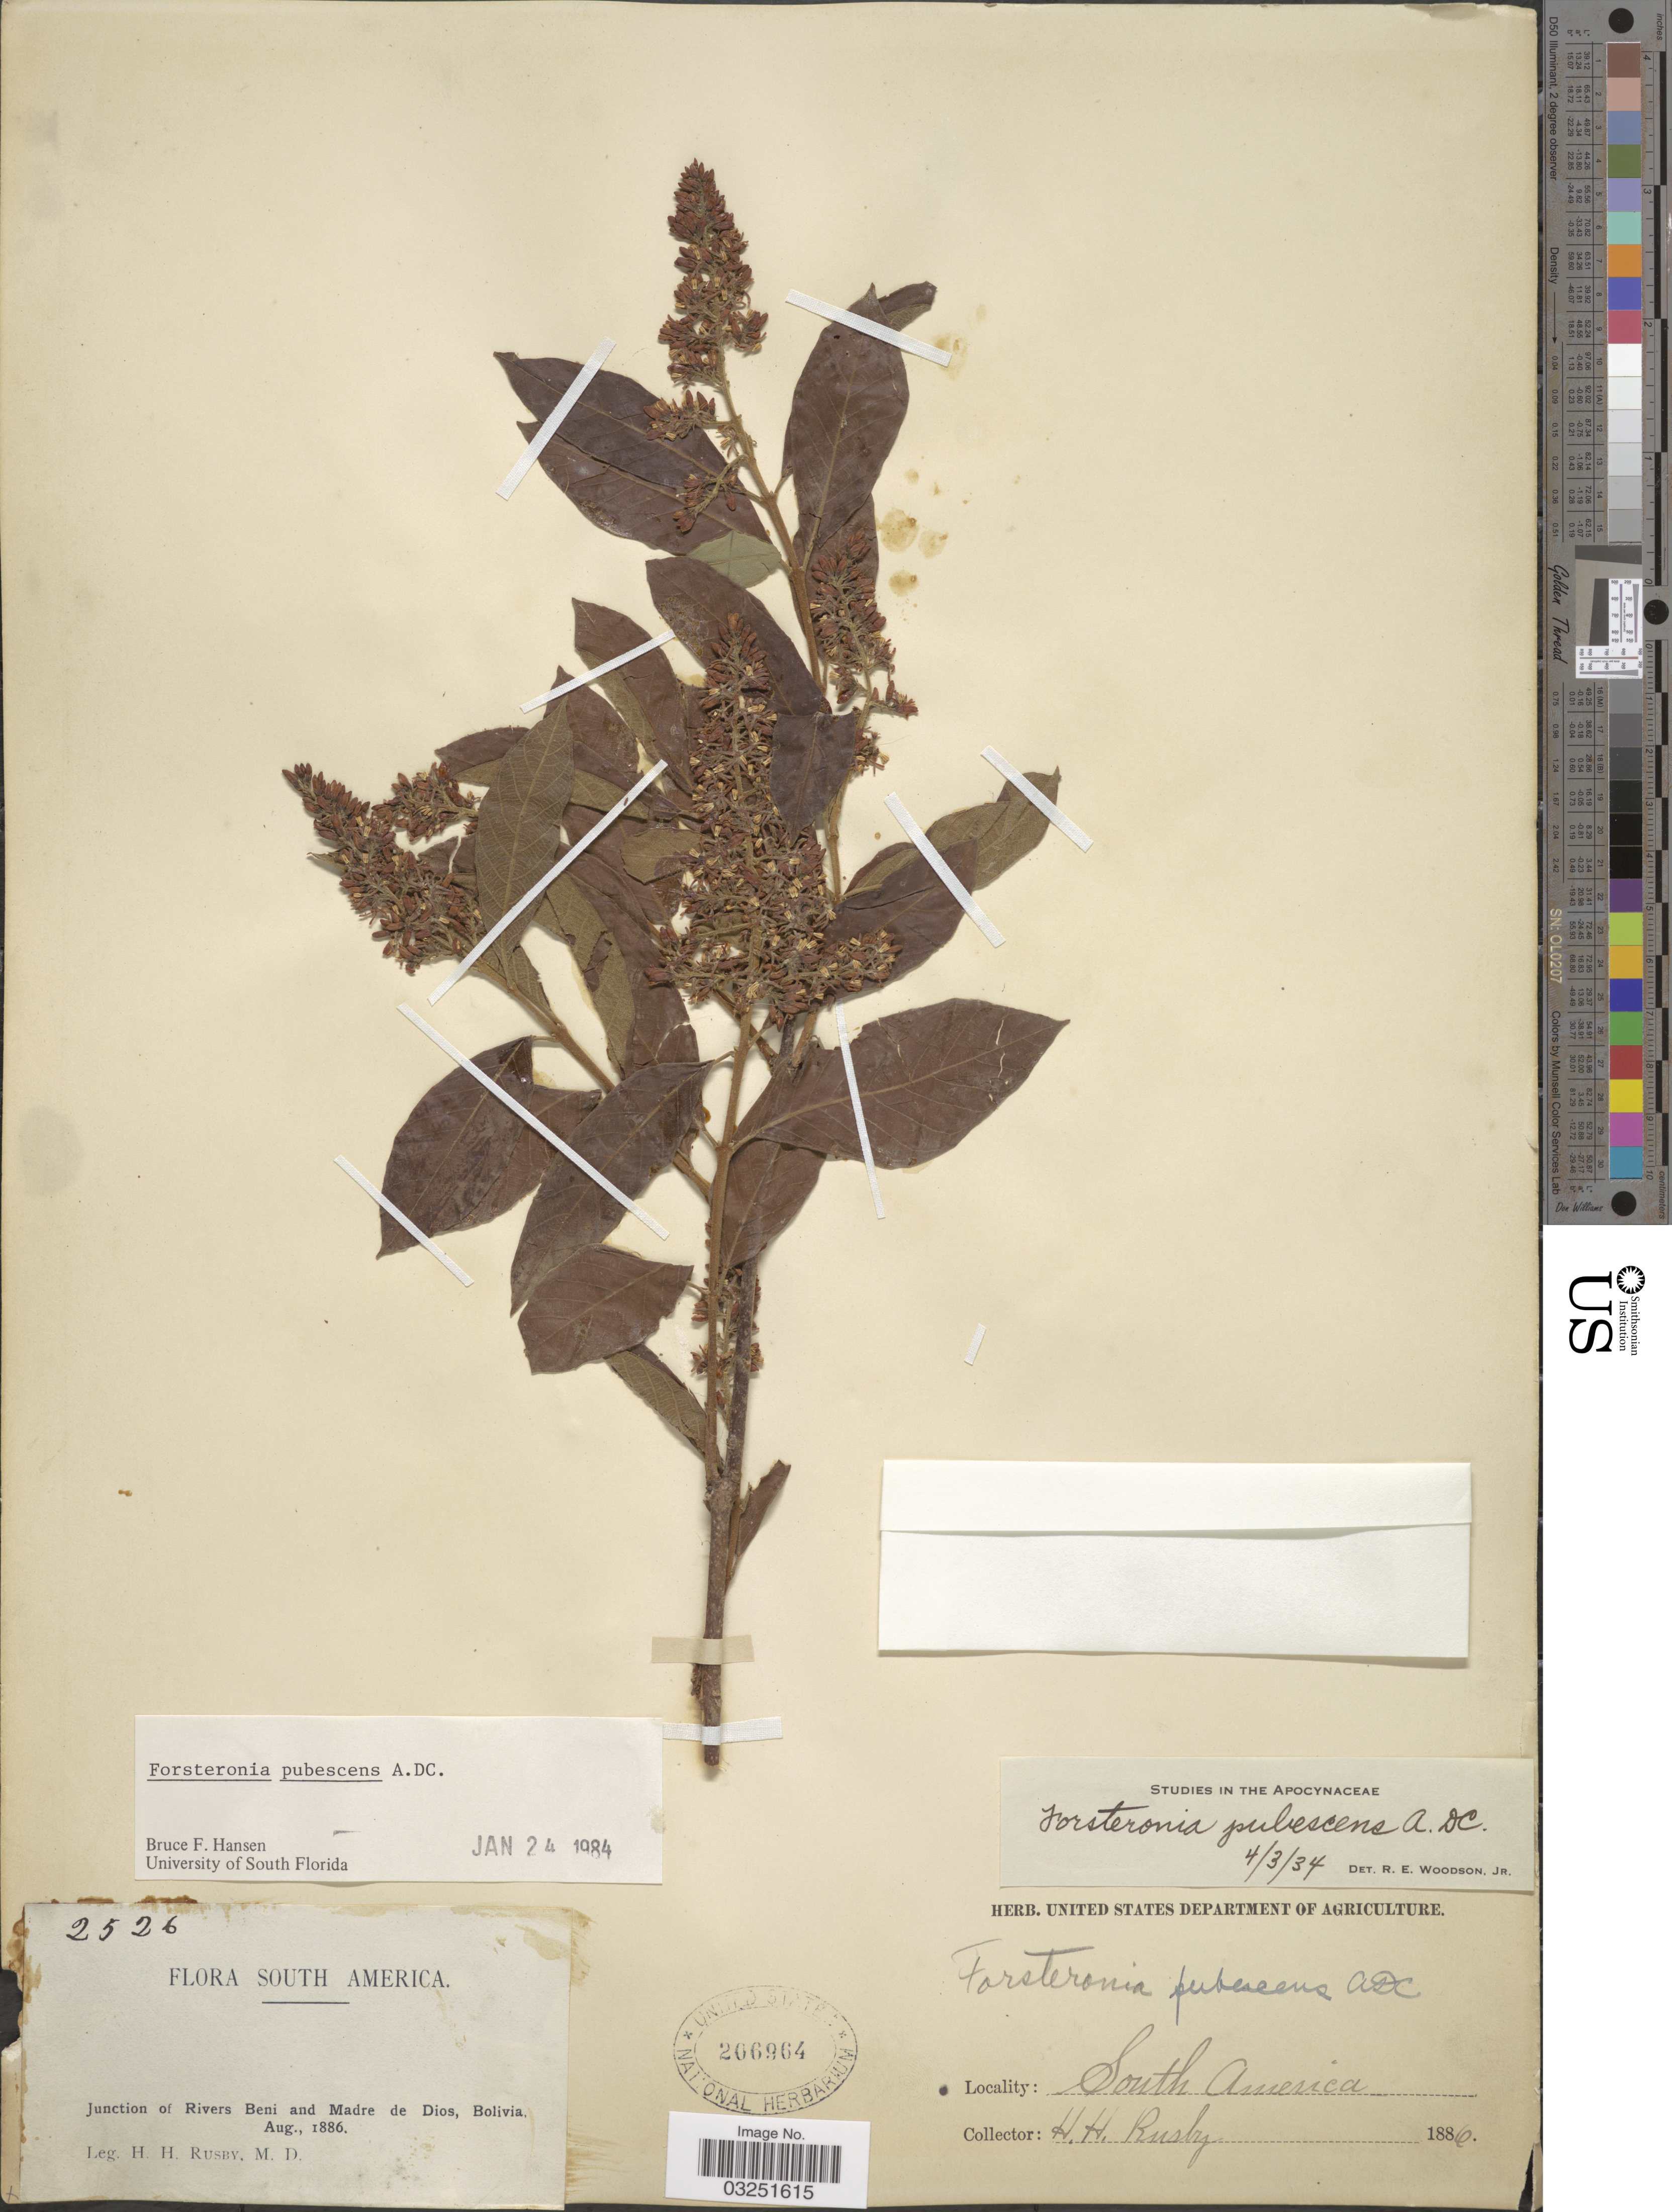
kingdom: Plantae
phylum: Tracheophyta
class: Magnoliopsida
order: Gentianales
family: Apocynaceae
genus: Forsteronia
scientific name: Forsteronia pubescens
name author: A. DC.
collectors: H. H. Rusby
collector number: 2526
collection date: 1886-08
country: Bolivia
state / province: Beni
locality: Junction of Rivers Beni and Madre de Dios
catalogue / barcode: US 266964